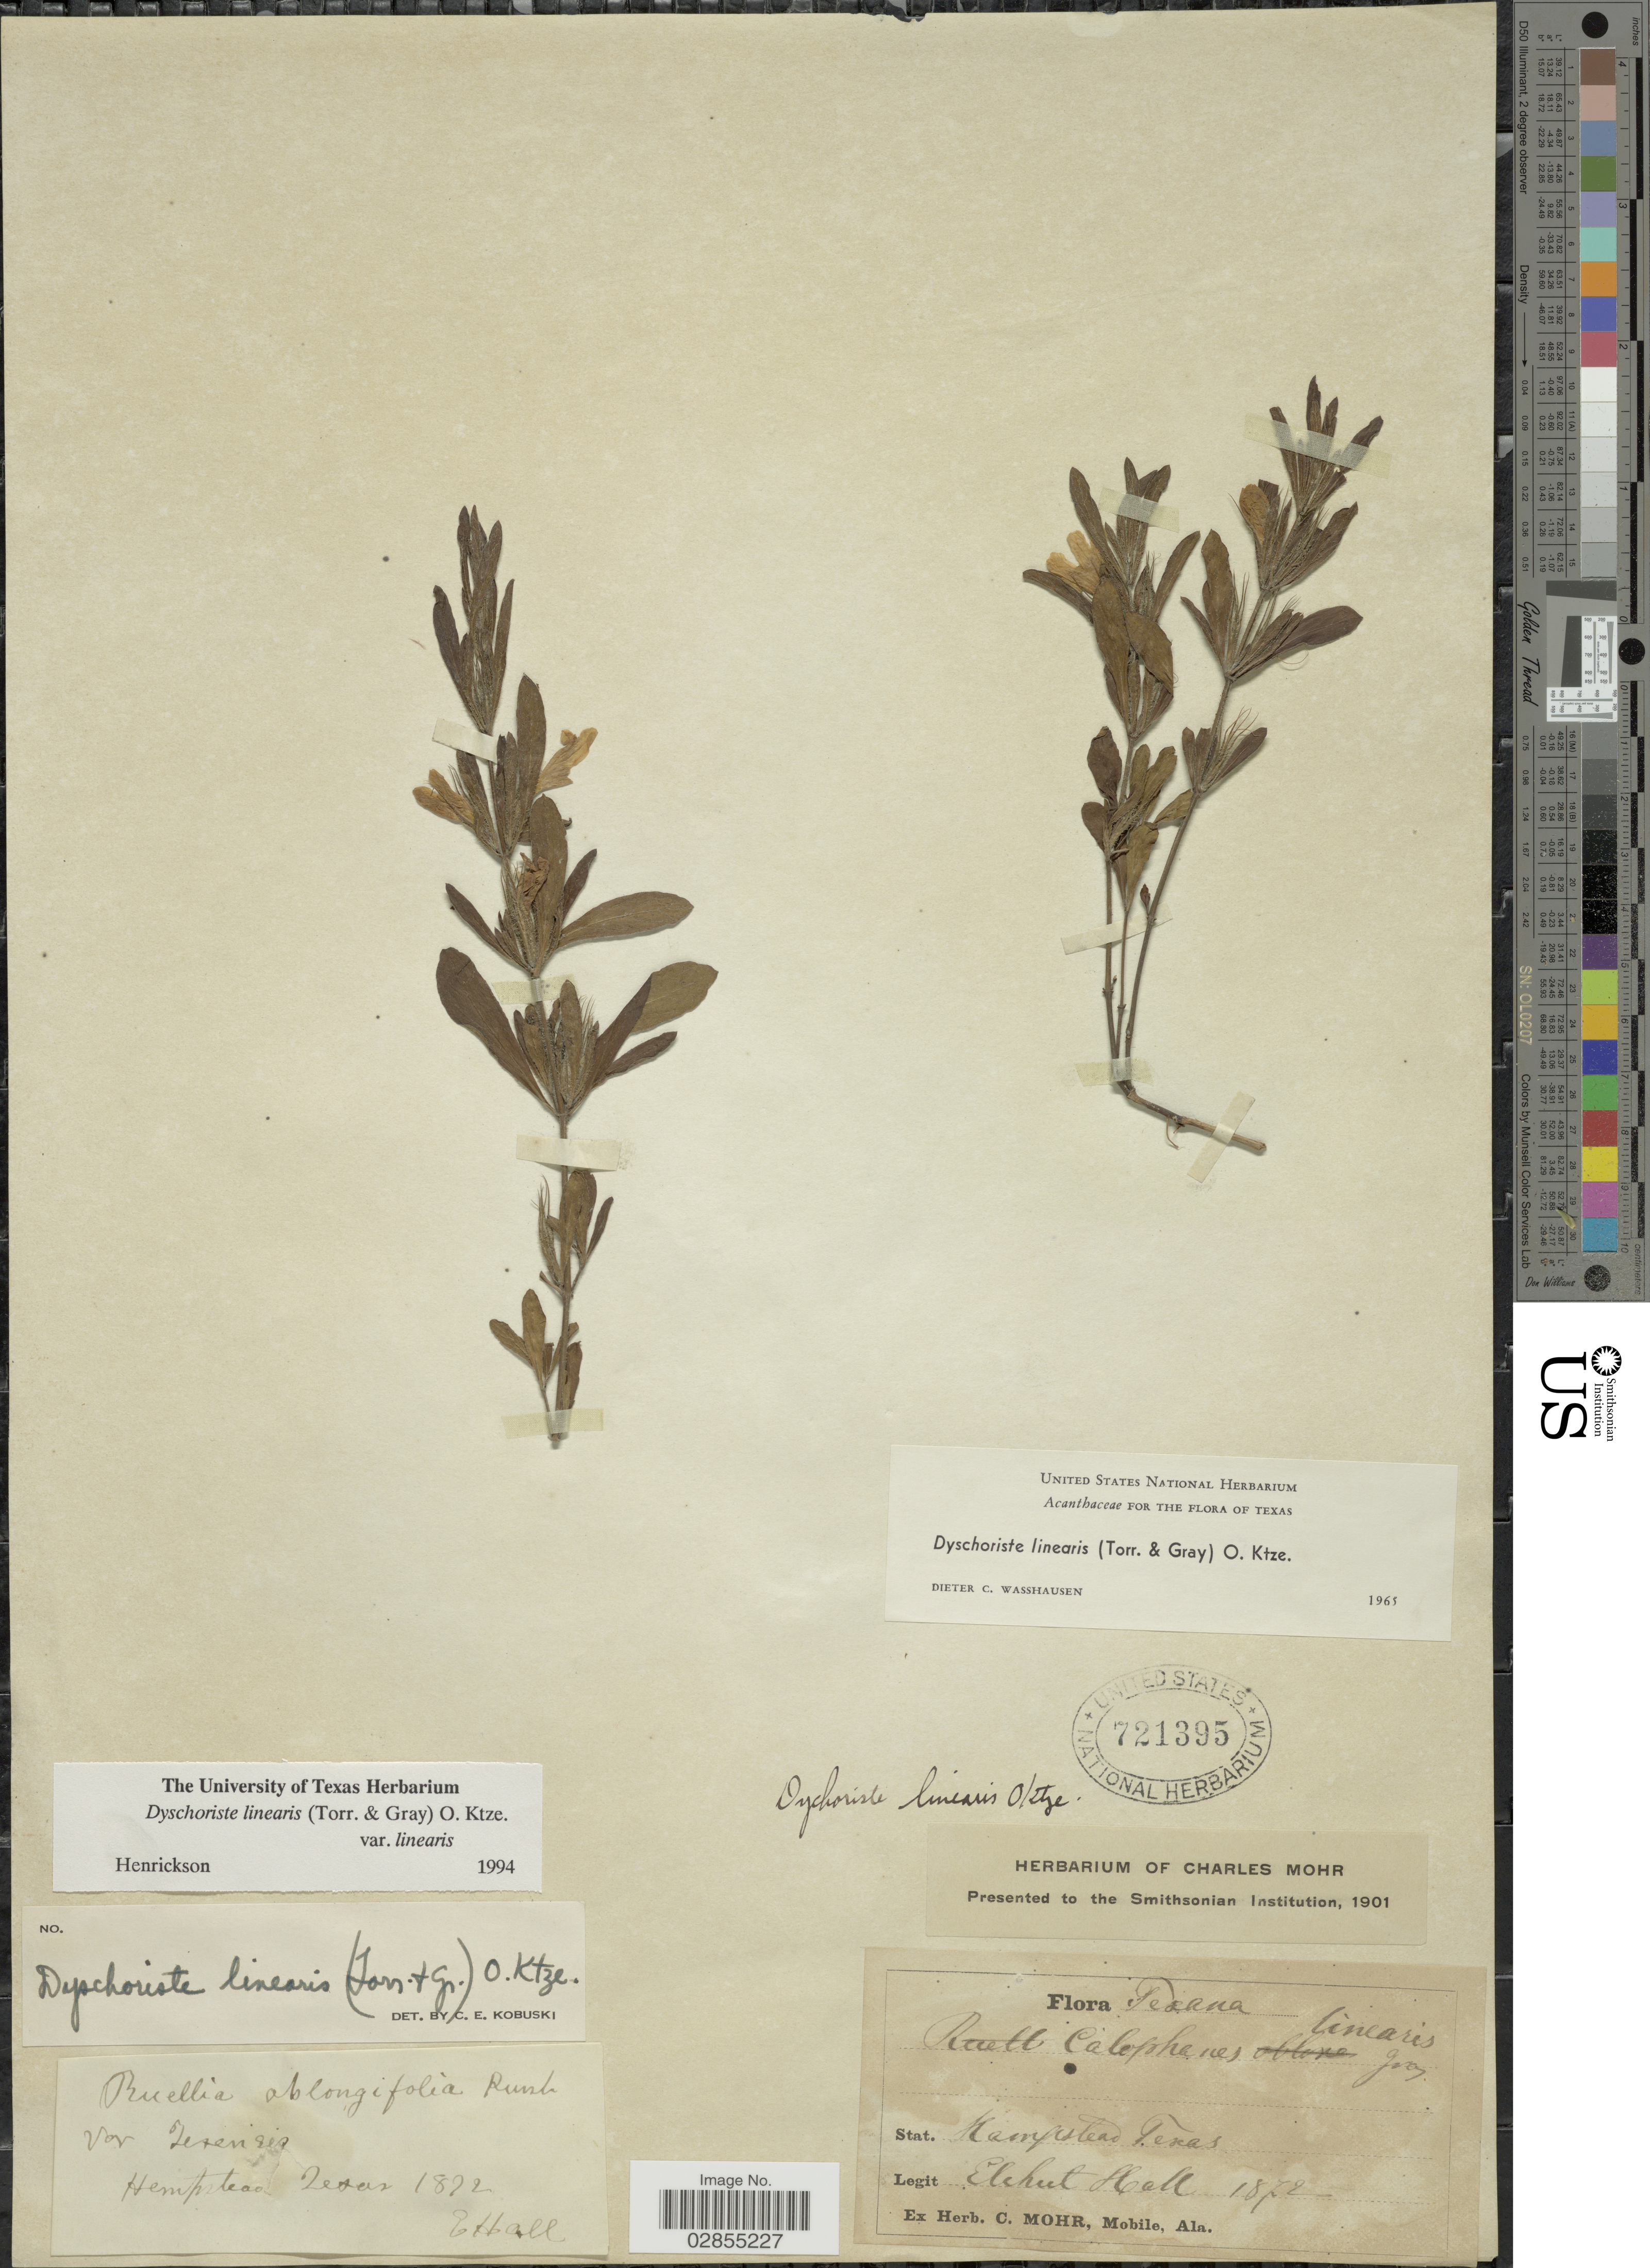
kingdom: Plantae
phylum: Tracheophyta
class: Magnoliopsida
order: Lamiales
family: Acanthaceae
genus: Dyschoriste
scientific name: Dyschoriste linearis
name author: (Torr. & A. Gray) Kuntze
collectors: E. Hall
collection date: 1872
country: United States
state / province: Texas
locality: Stat. Hampstead.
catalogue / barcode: US 721395